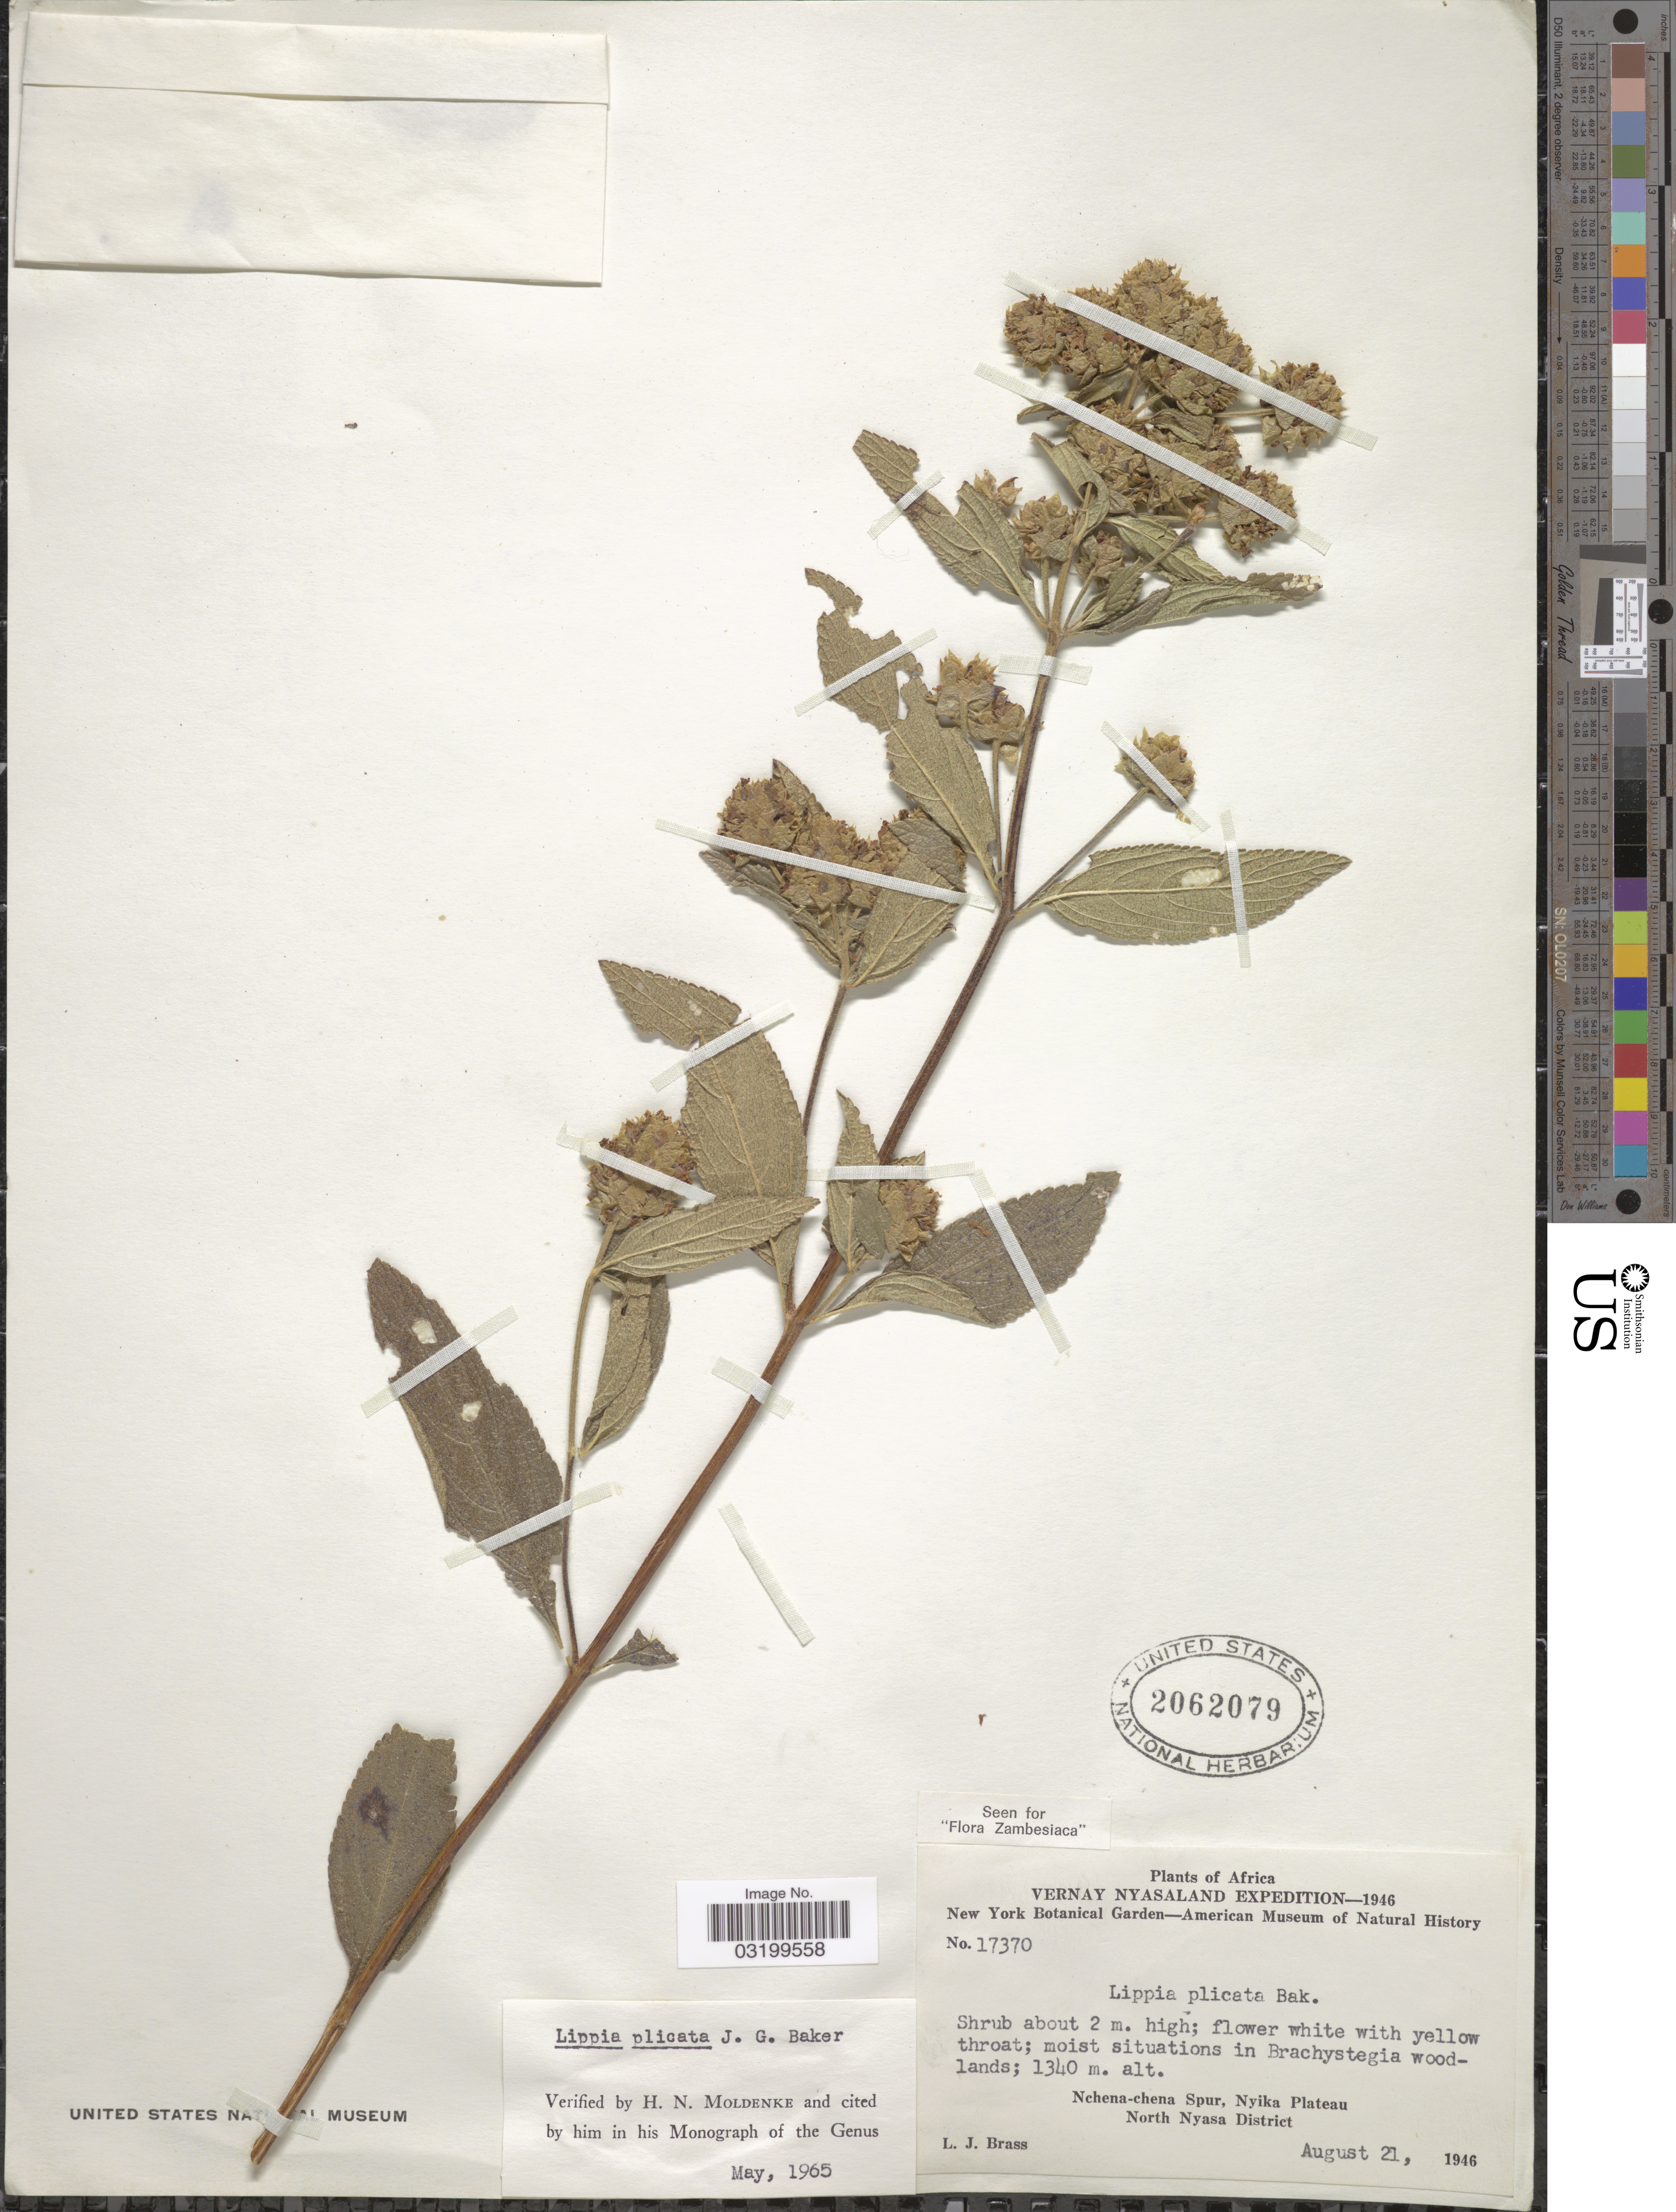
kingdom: Plantae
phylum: Tracheophyta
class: Magnoliopsida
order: Lamiales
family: Verbenaceae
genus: Lippia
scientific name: Lippia plicata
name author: Baker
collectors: L. J. Brass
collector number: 17370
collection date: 1946-08-21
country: Malawi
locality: Vernay Nyasaland. Nchena-chena Spur, Nyika Plateau. North Nyasa District.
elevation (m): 1340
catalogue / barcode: US 2062079